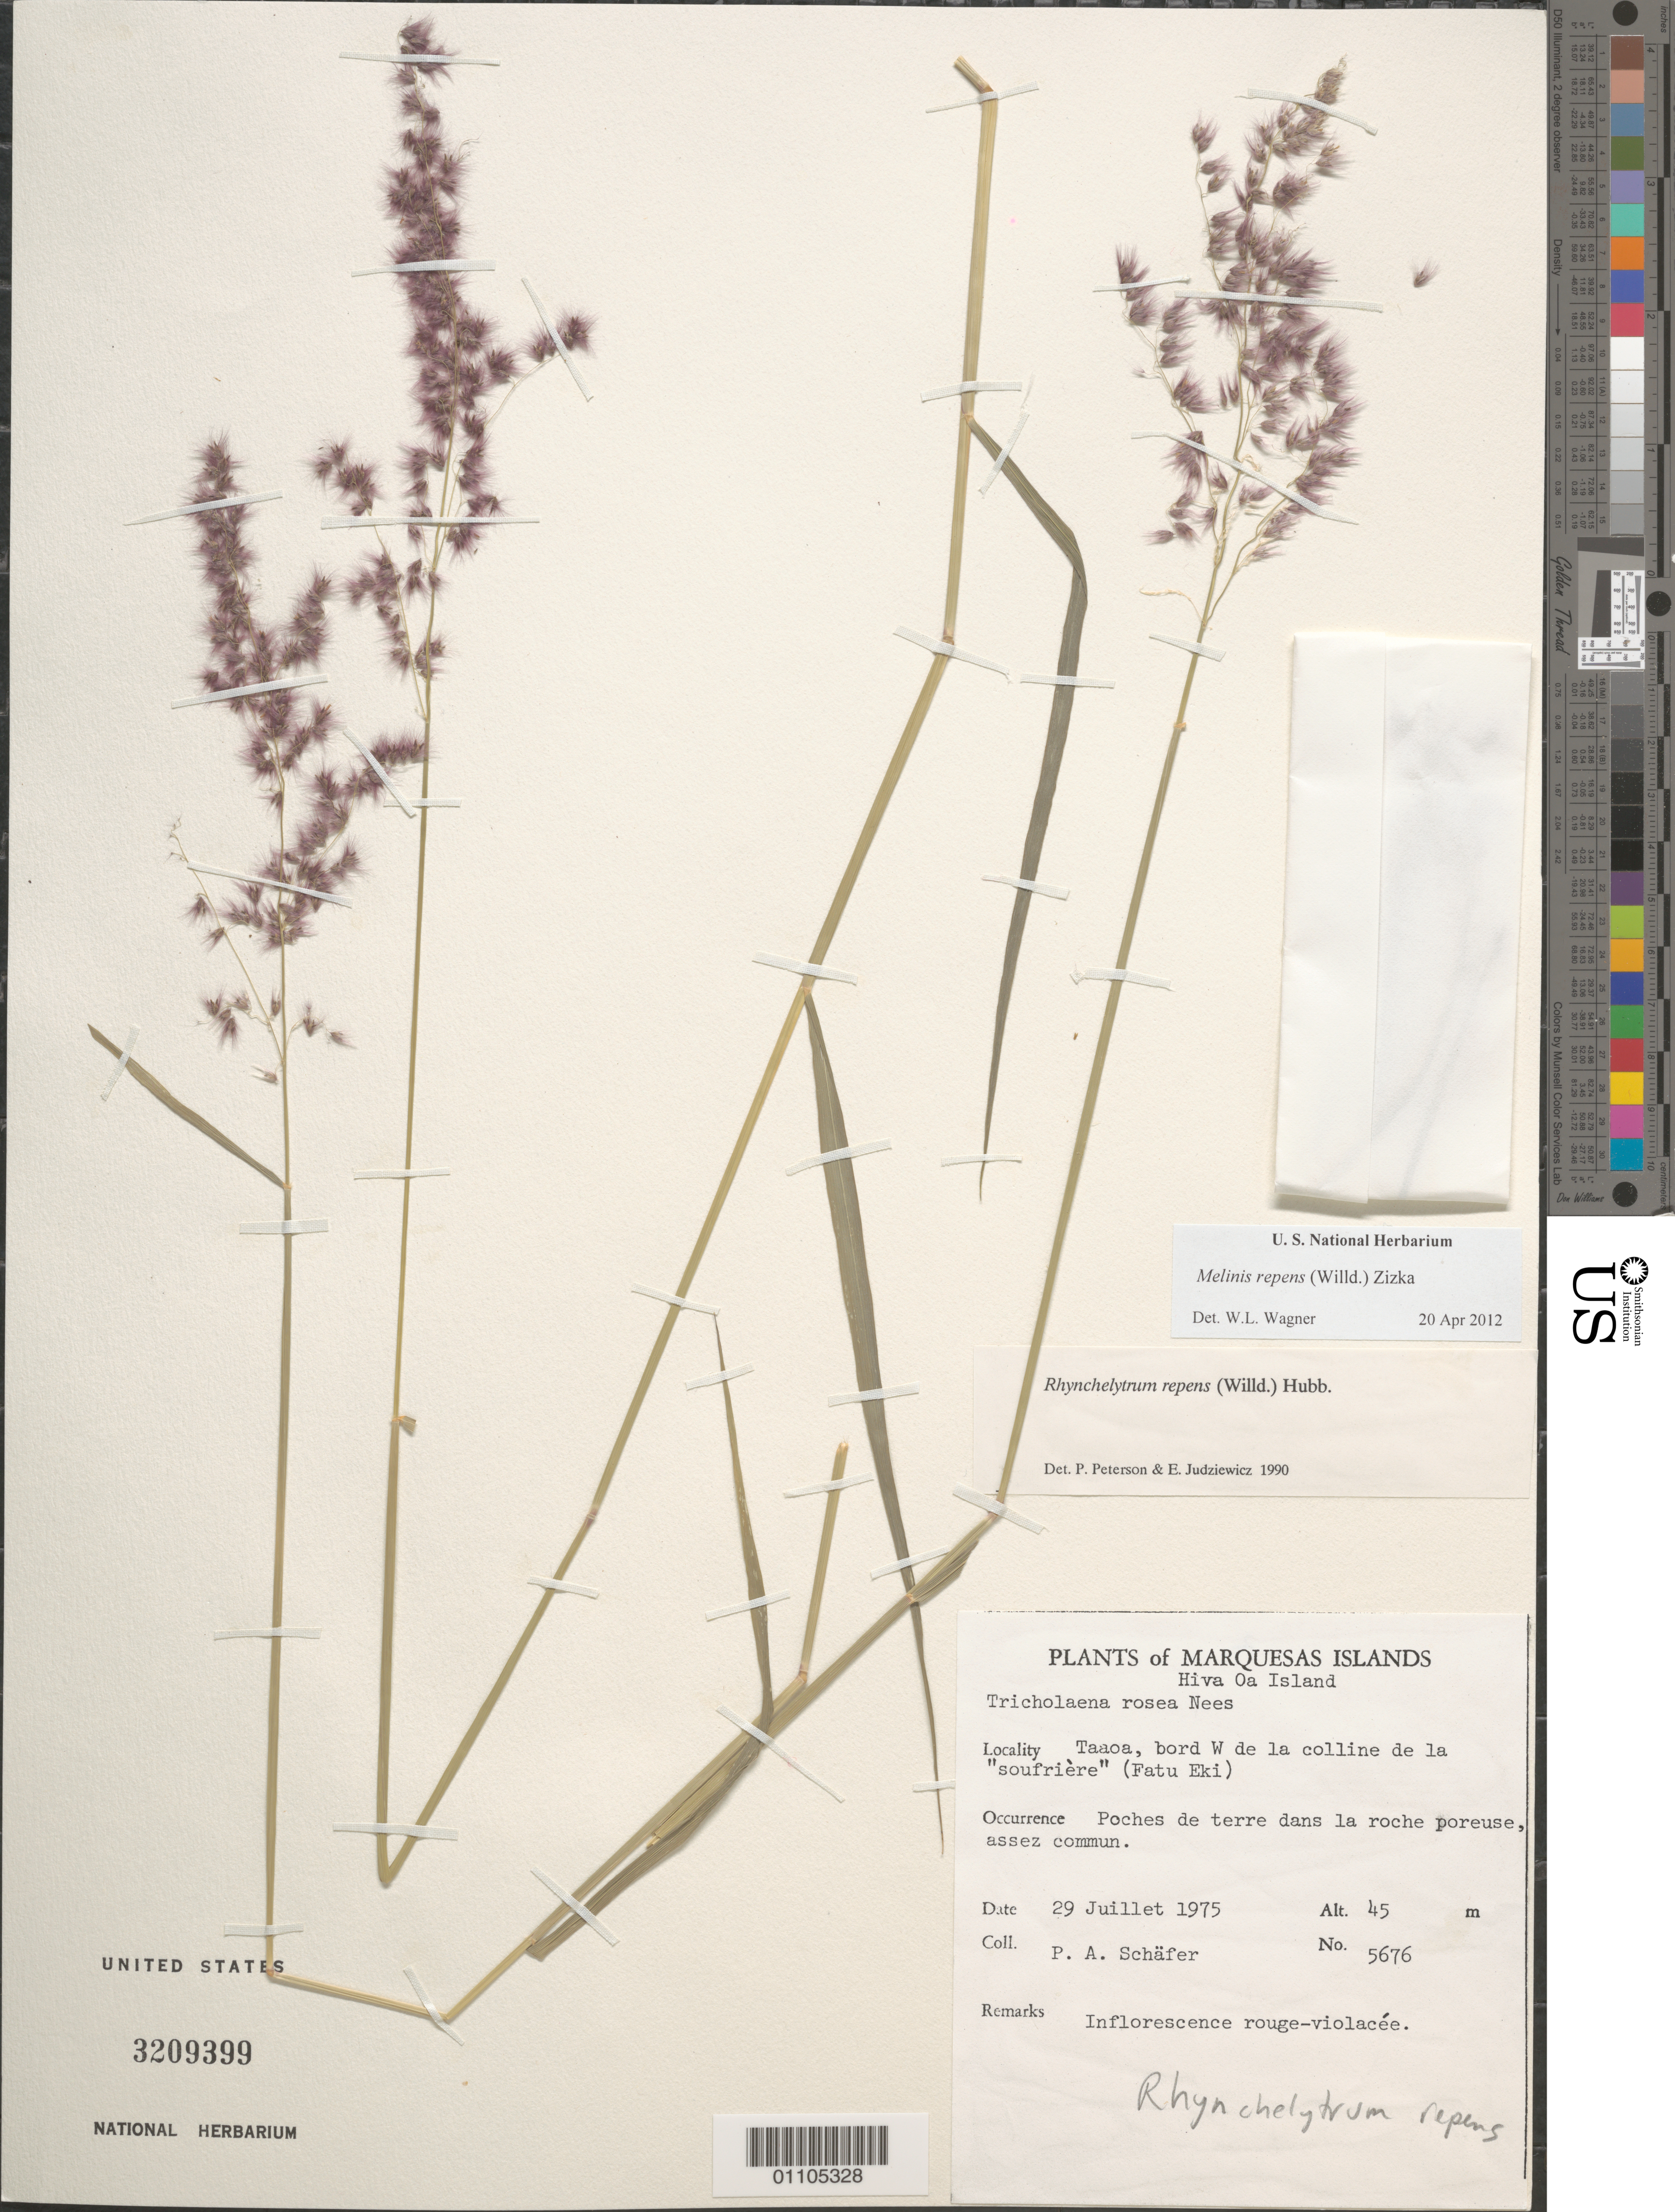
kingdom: Plantae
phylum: Tracheophyta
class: Liliopsida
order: Poales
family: Poaceae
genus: Melinis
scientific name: Melinis repens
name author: (Willd.) Zizka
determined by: Peterson, P. M.; Judziewicz, E. J.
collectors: P. A. Schäfer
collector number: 5676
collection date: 1975-07-29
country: French Polynesia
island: Hiva Oa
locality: Taaoa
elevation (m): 45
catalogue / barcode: US 3209399